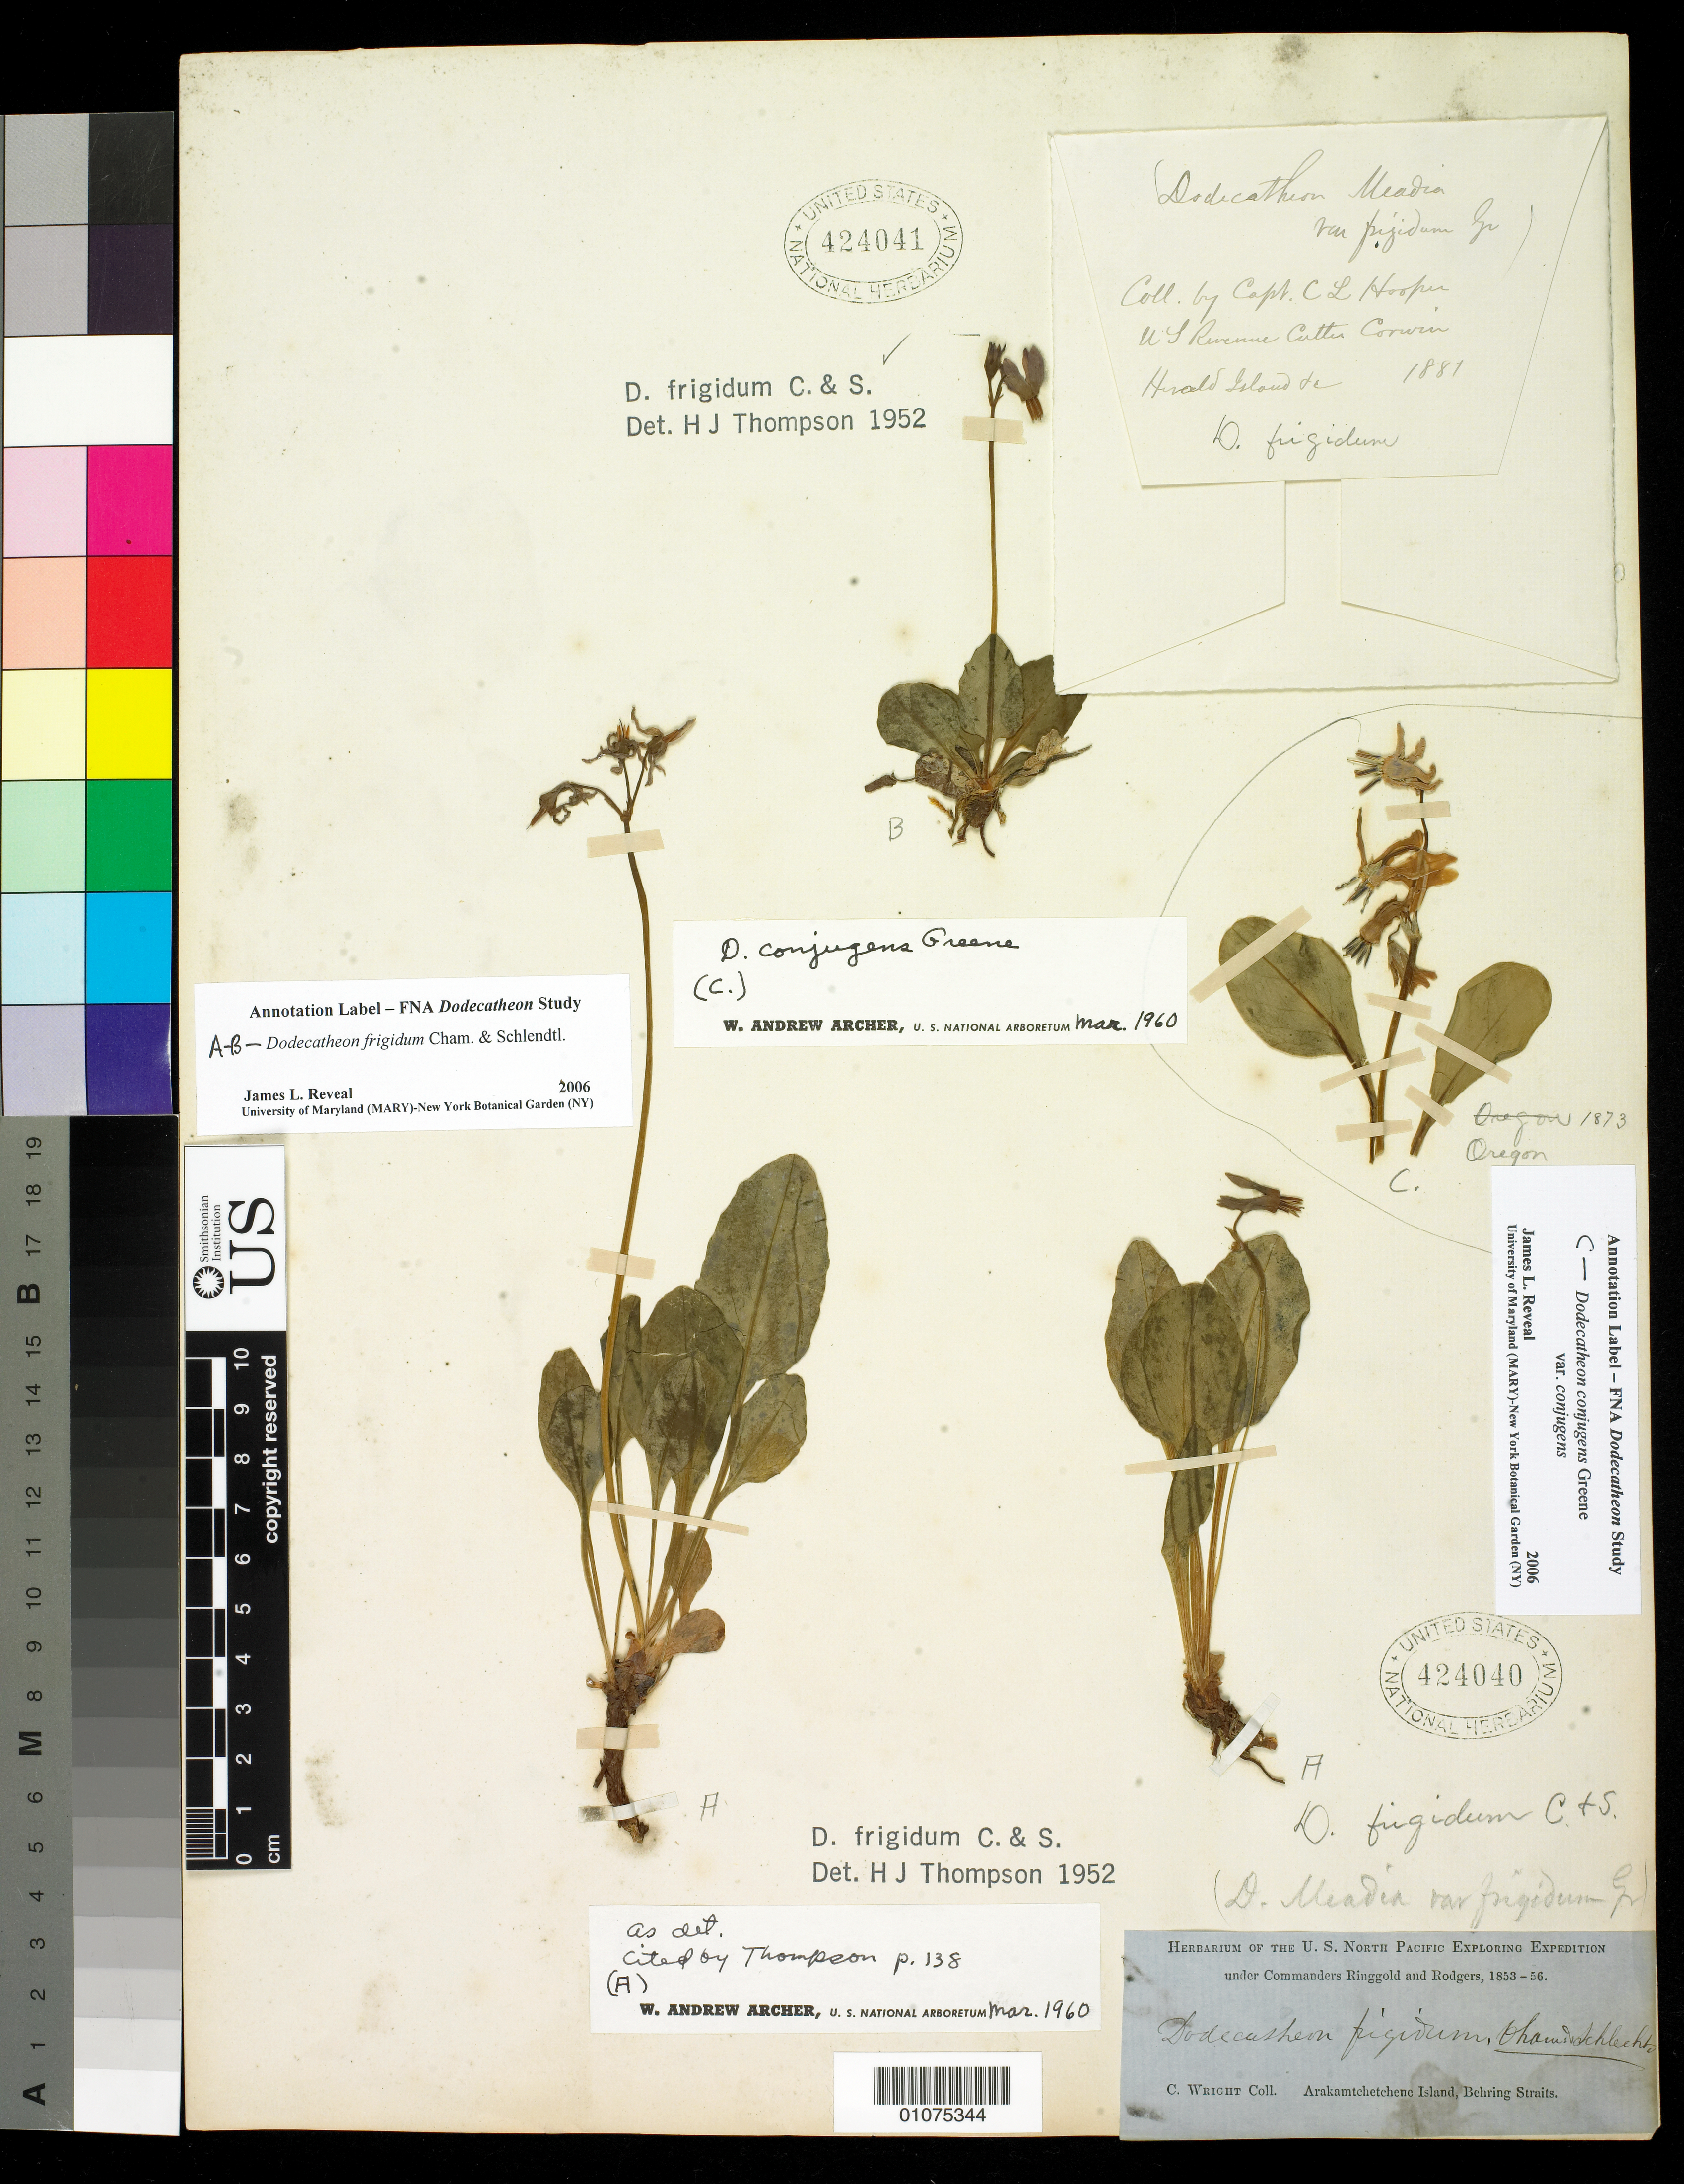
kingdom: Plantae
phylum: Tracheophyta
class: Magnoliopsida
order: Ericales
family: Primulaceae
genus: Dodecatheon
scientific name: Dodecatheon frigidum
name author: Cham. & Schltdl.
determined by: Reveal, J. L.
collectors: C. Wright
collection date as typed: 1853 to -- --- 1856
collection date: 1853/1856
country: Russian Federation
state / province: Chukotka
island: Arakamchechen [Arakamtchetchene)]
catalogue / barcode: US 424040